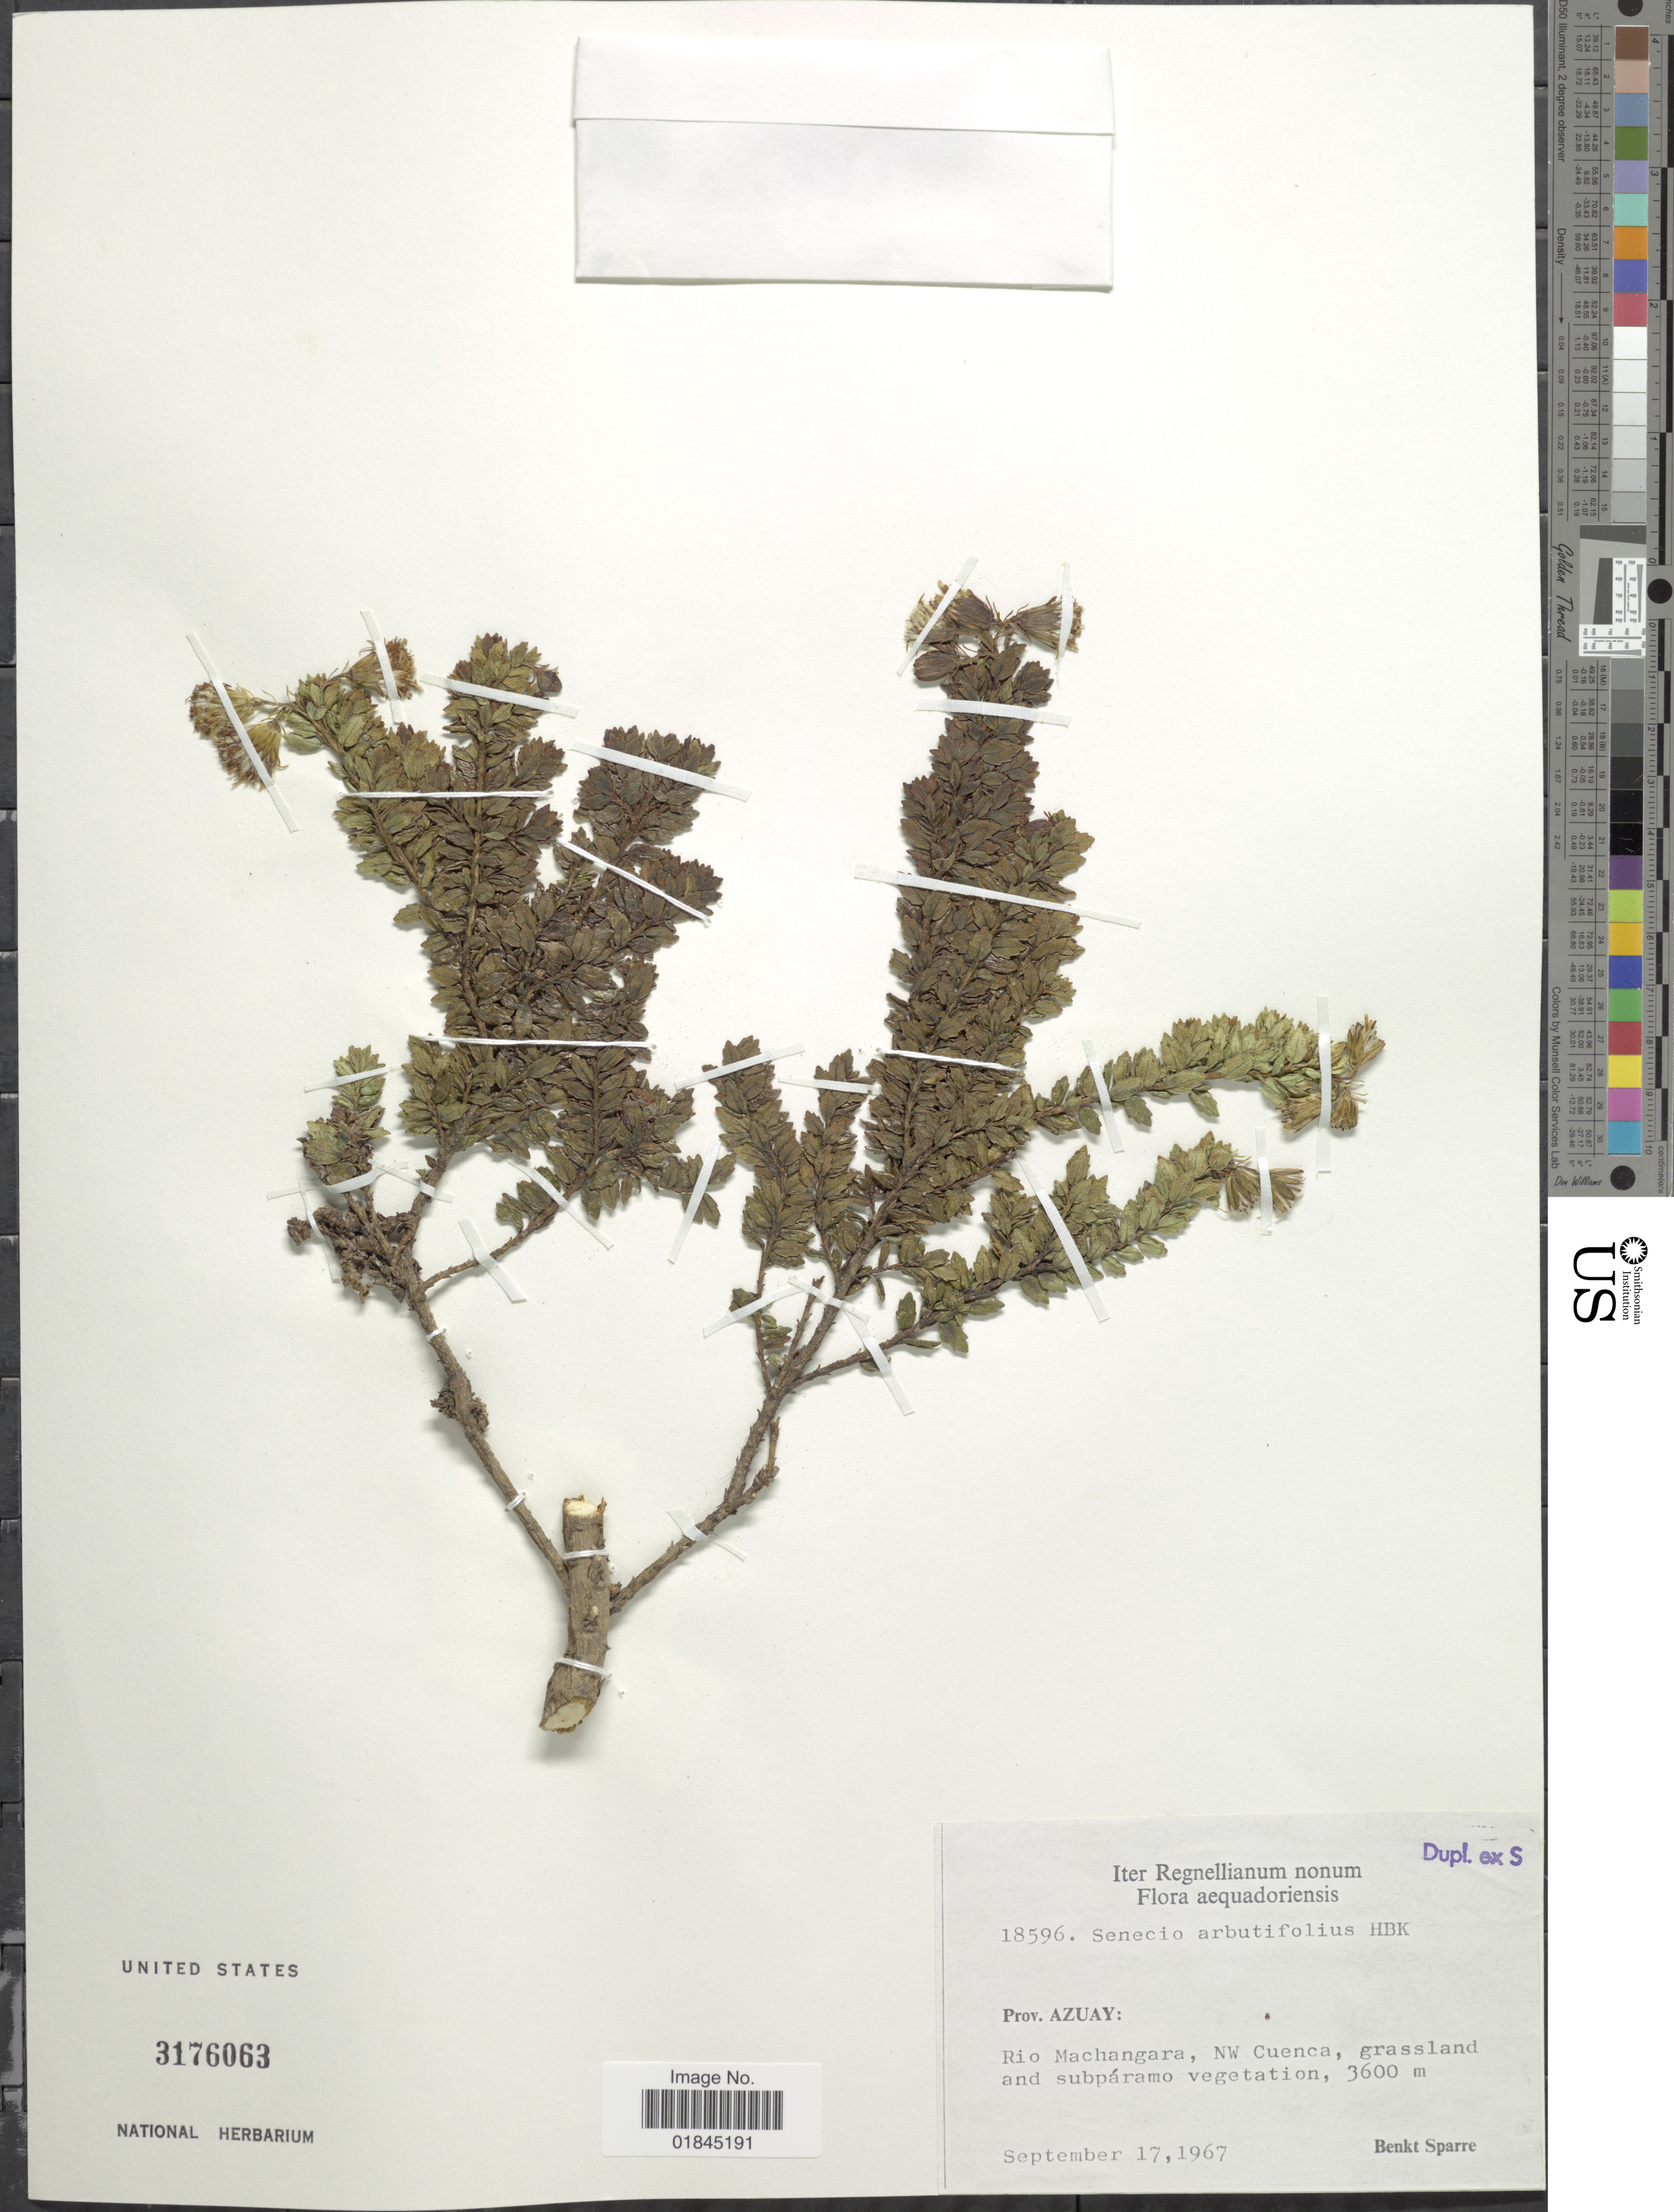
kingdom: Plantae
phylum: Tracheophyta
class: Magnoliopsida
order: Asterales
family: Asteraceae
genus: Pentacalia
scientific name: Pentacalia arbutifolia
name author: (Kunth) Cuatrec.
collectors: B. Sparre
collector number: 18596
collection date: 1967-09-17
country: Ecuador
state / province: Azuay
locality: Prov. Azuay: Rio Machangara, NW Cuenca, grassland and subpáramo vegetation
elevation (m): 3600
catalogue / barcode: US 3176063